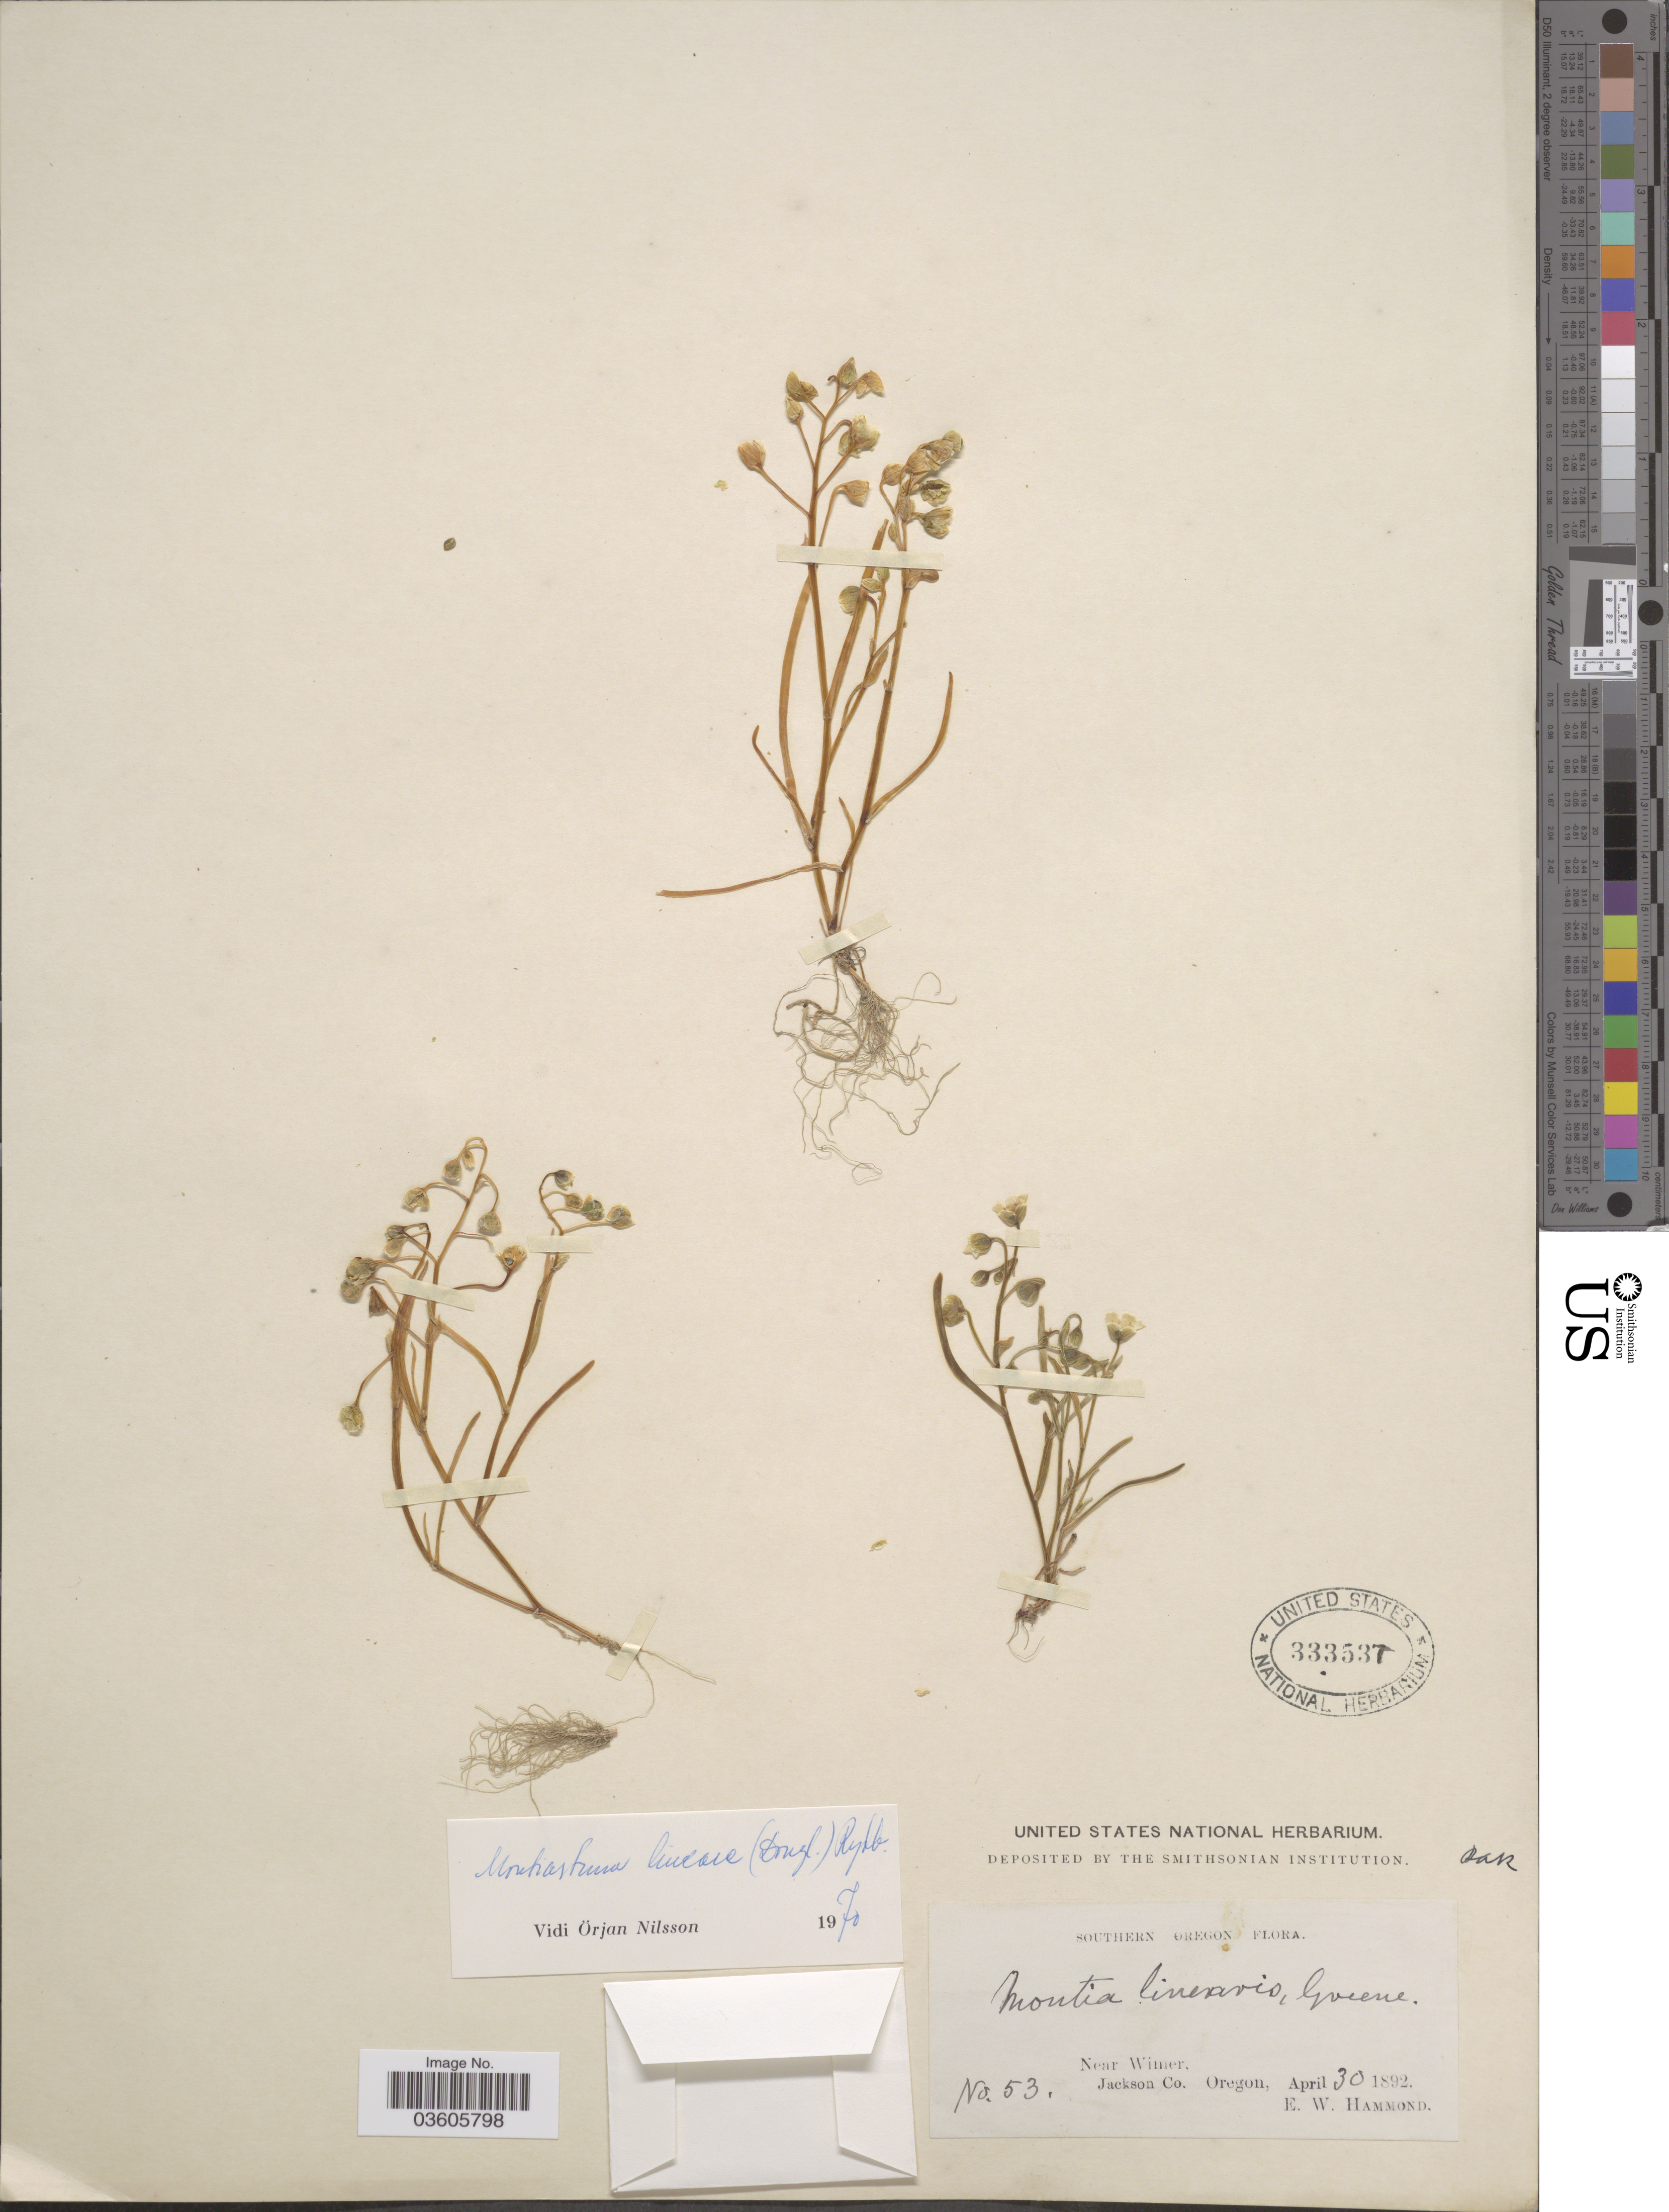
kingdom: Plantae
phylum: Tracheophyta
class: Magnoliopsida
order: Caryophyllales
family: Montiaceae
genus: Montia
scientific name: Montia linearis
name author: (Douglas) Greene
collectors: E. Hammond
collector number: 53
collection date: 1892-04-30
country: United States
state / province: Oregon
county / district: Jackson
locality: Southern Oregon. Near Wimer, Jackson Co.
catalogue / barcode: US 333537